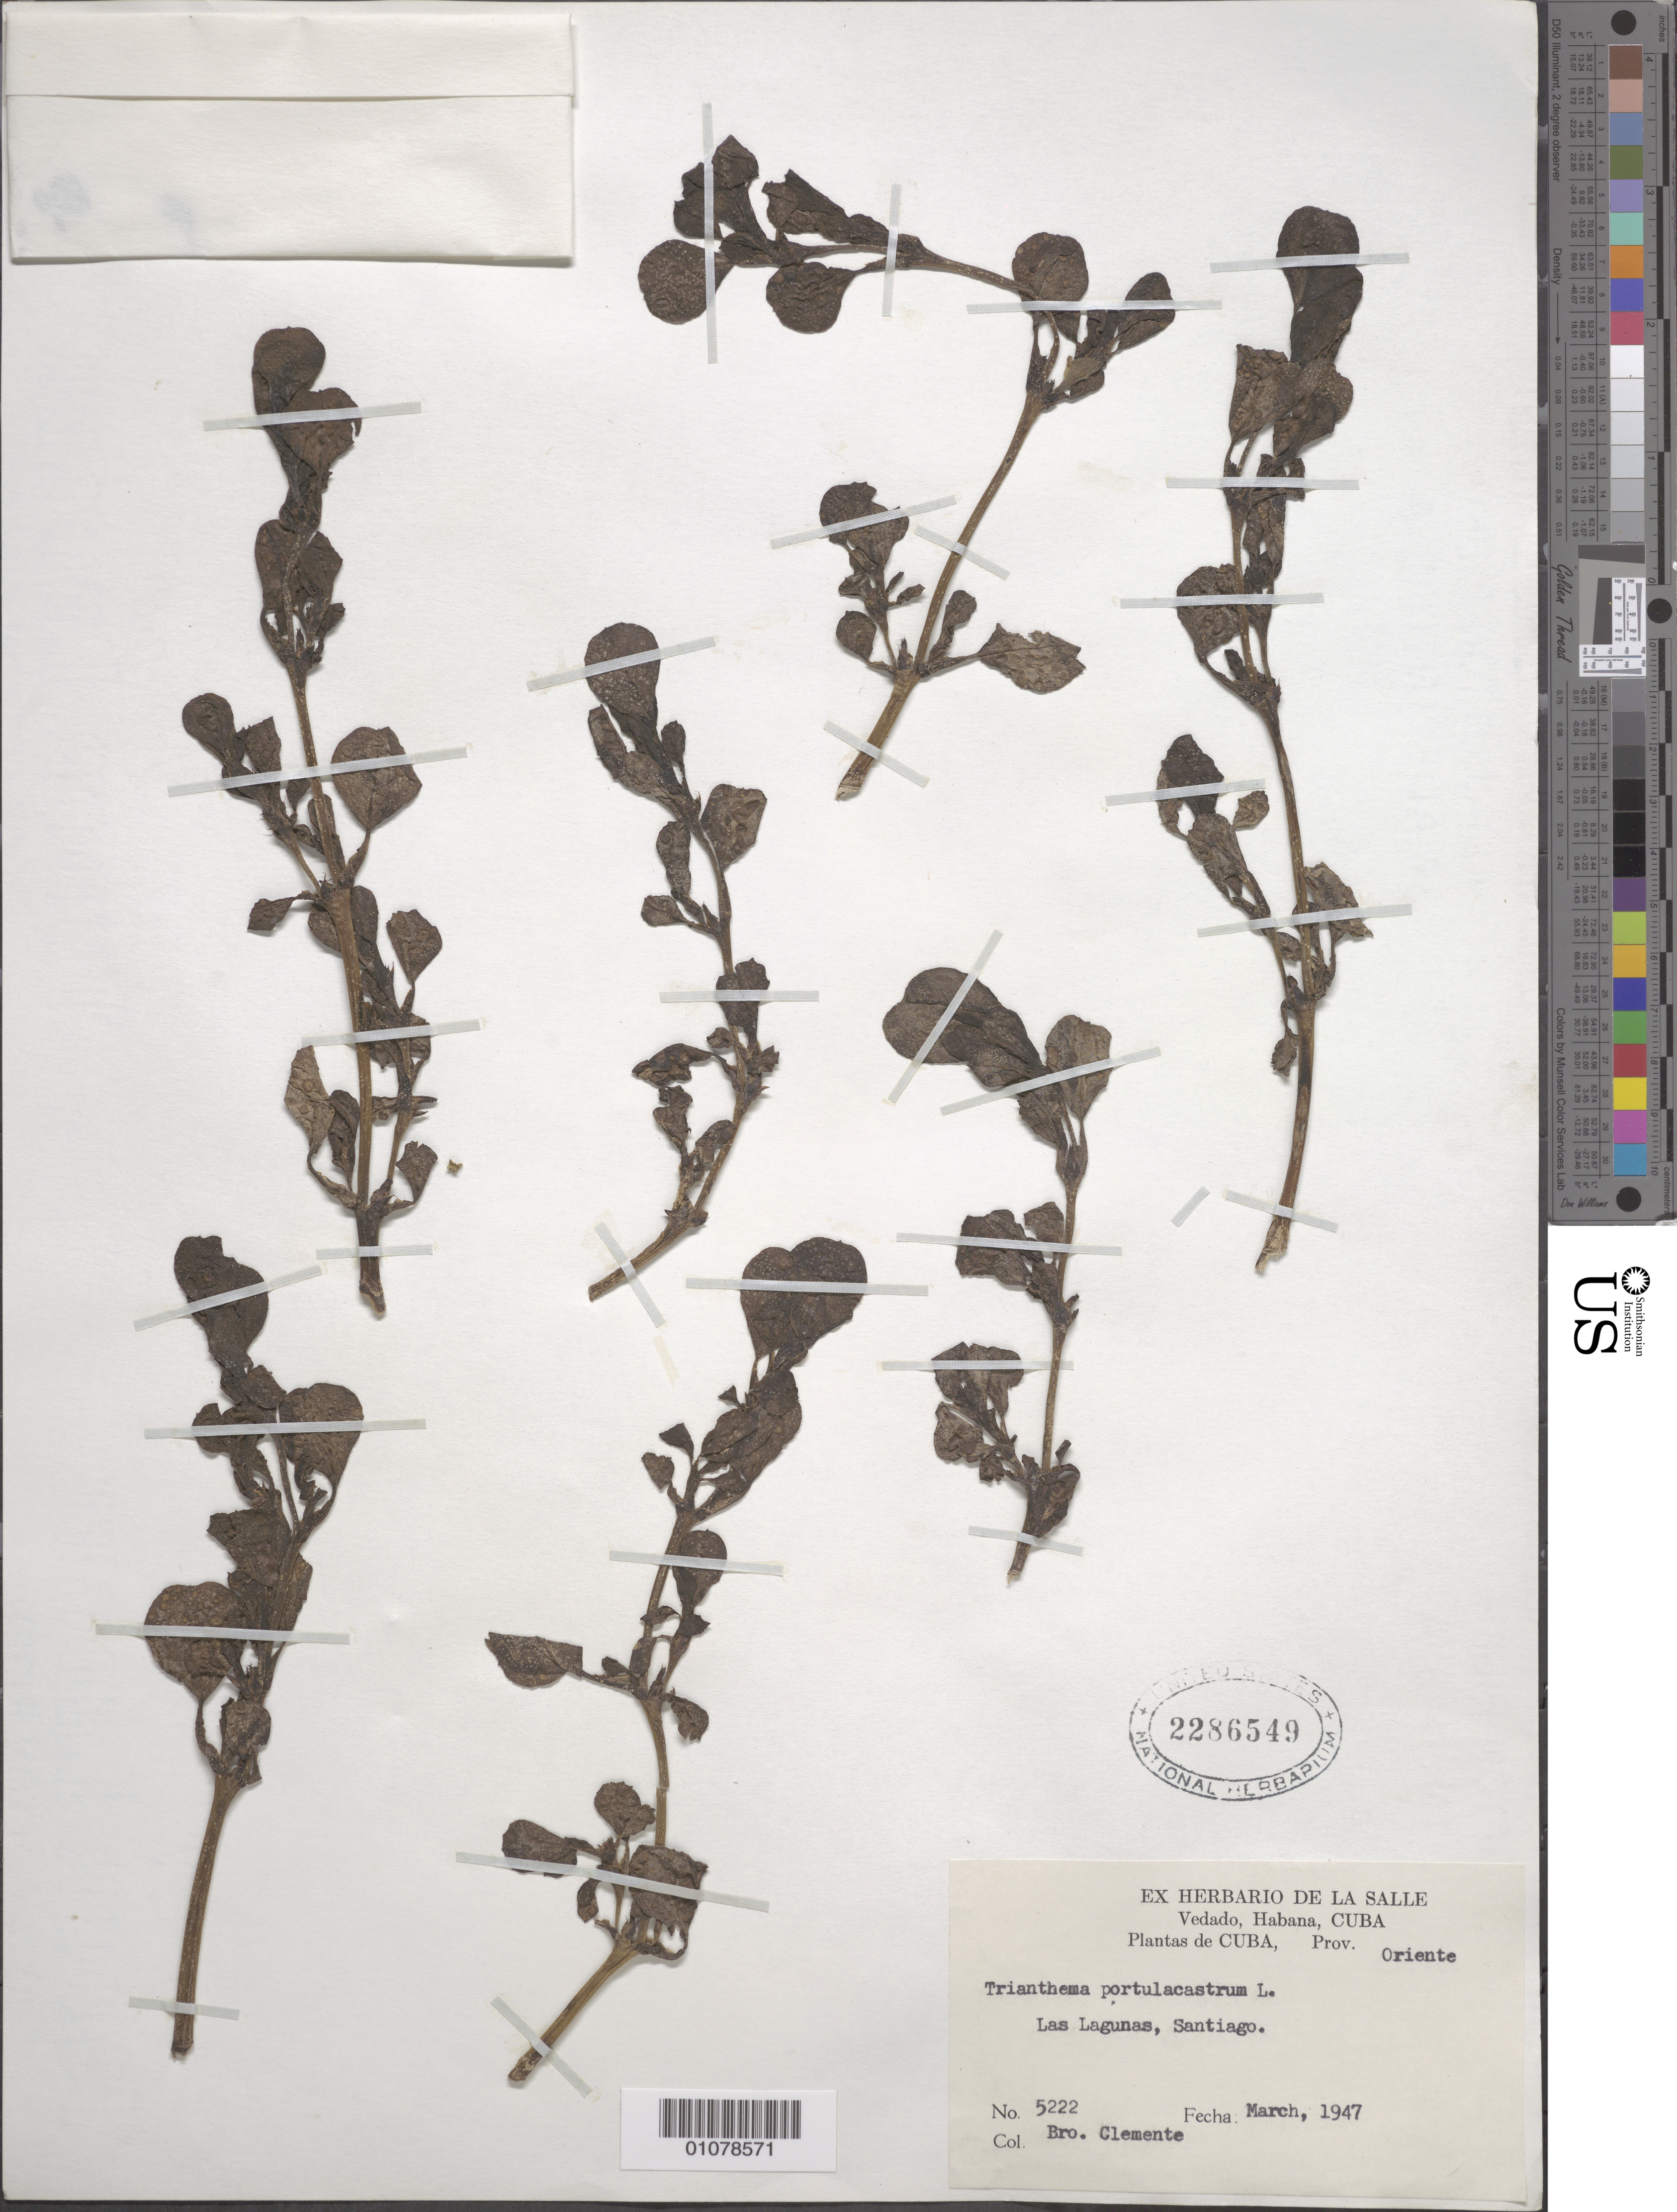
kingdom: Plantae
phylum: Tracheophyta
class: Magnoliopsida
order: Caryophyllales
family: Aizoaceae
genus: Trianthema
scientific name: Trianthema portulacastrum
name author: L.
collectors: Bro. Clemente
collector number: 5222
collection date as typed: Mar 1947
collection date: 1947-03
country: Cuba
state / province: Santiago de Cuba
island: Cuba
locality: Oriente, Santiago, Las Lagunas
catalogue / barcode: US 2286549